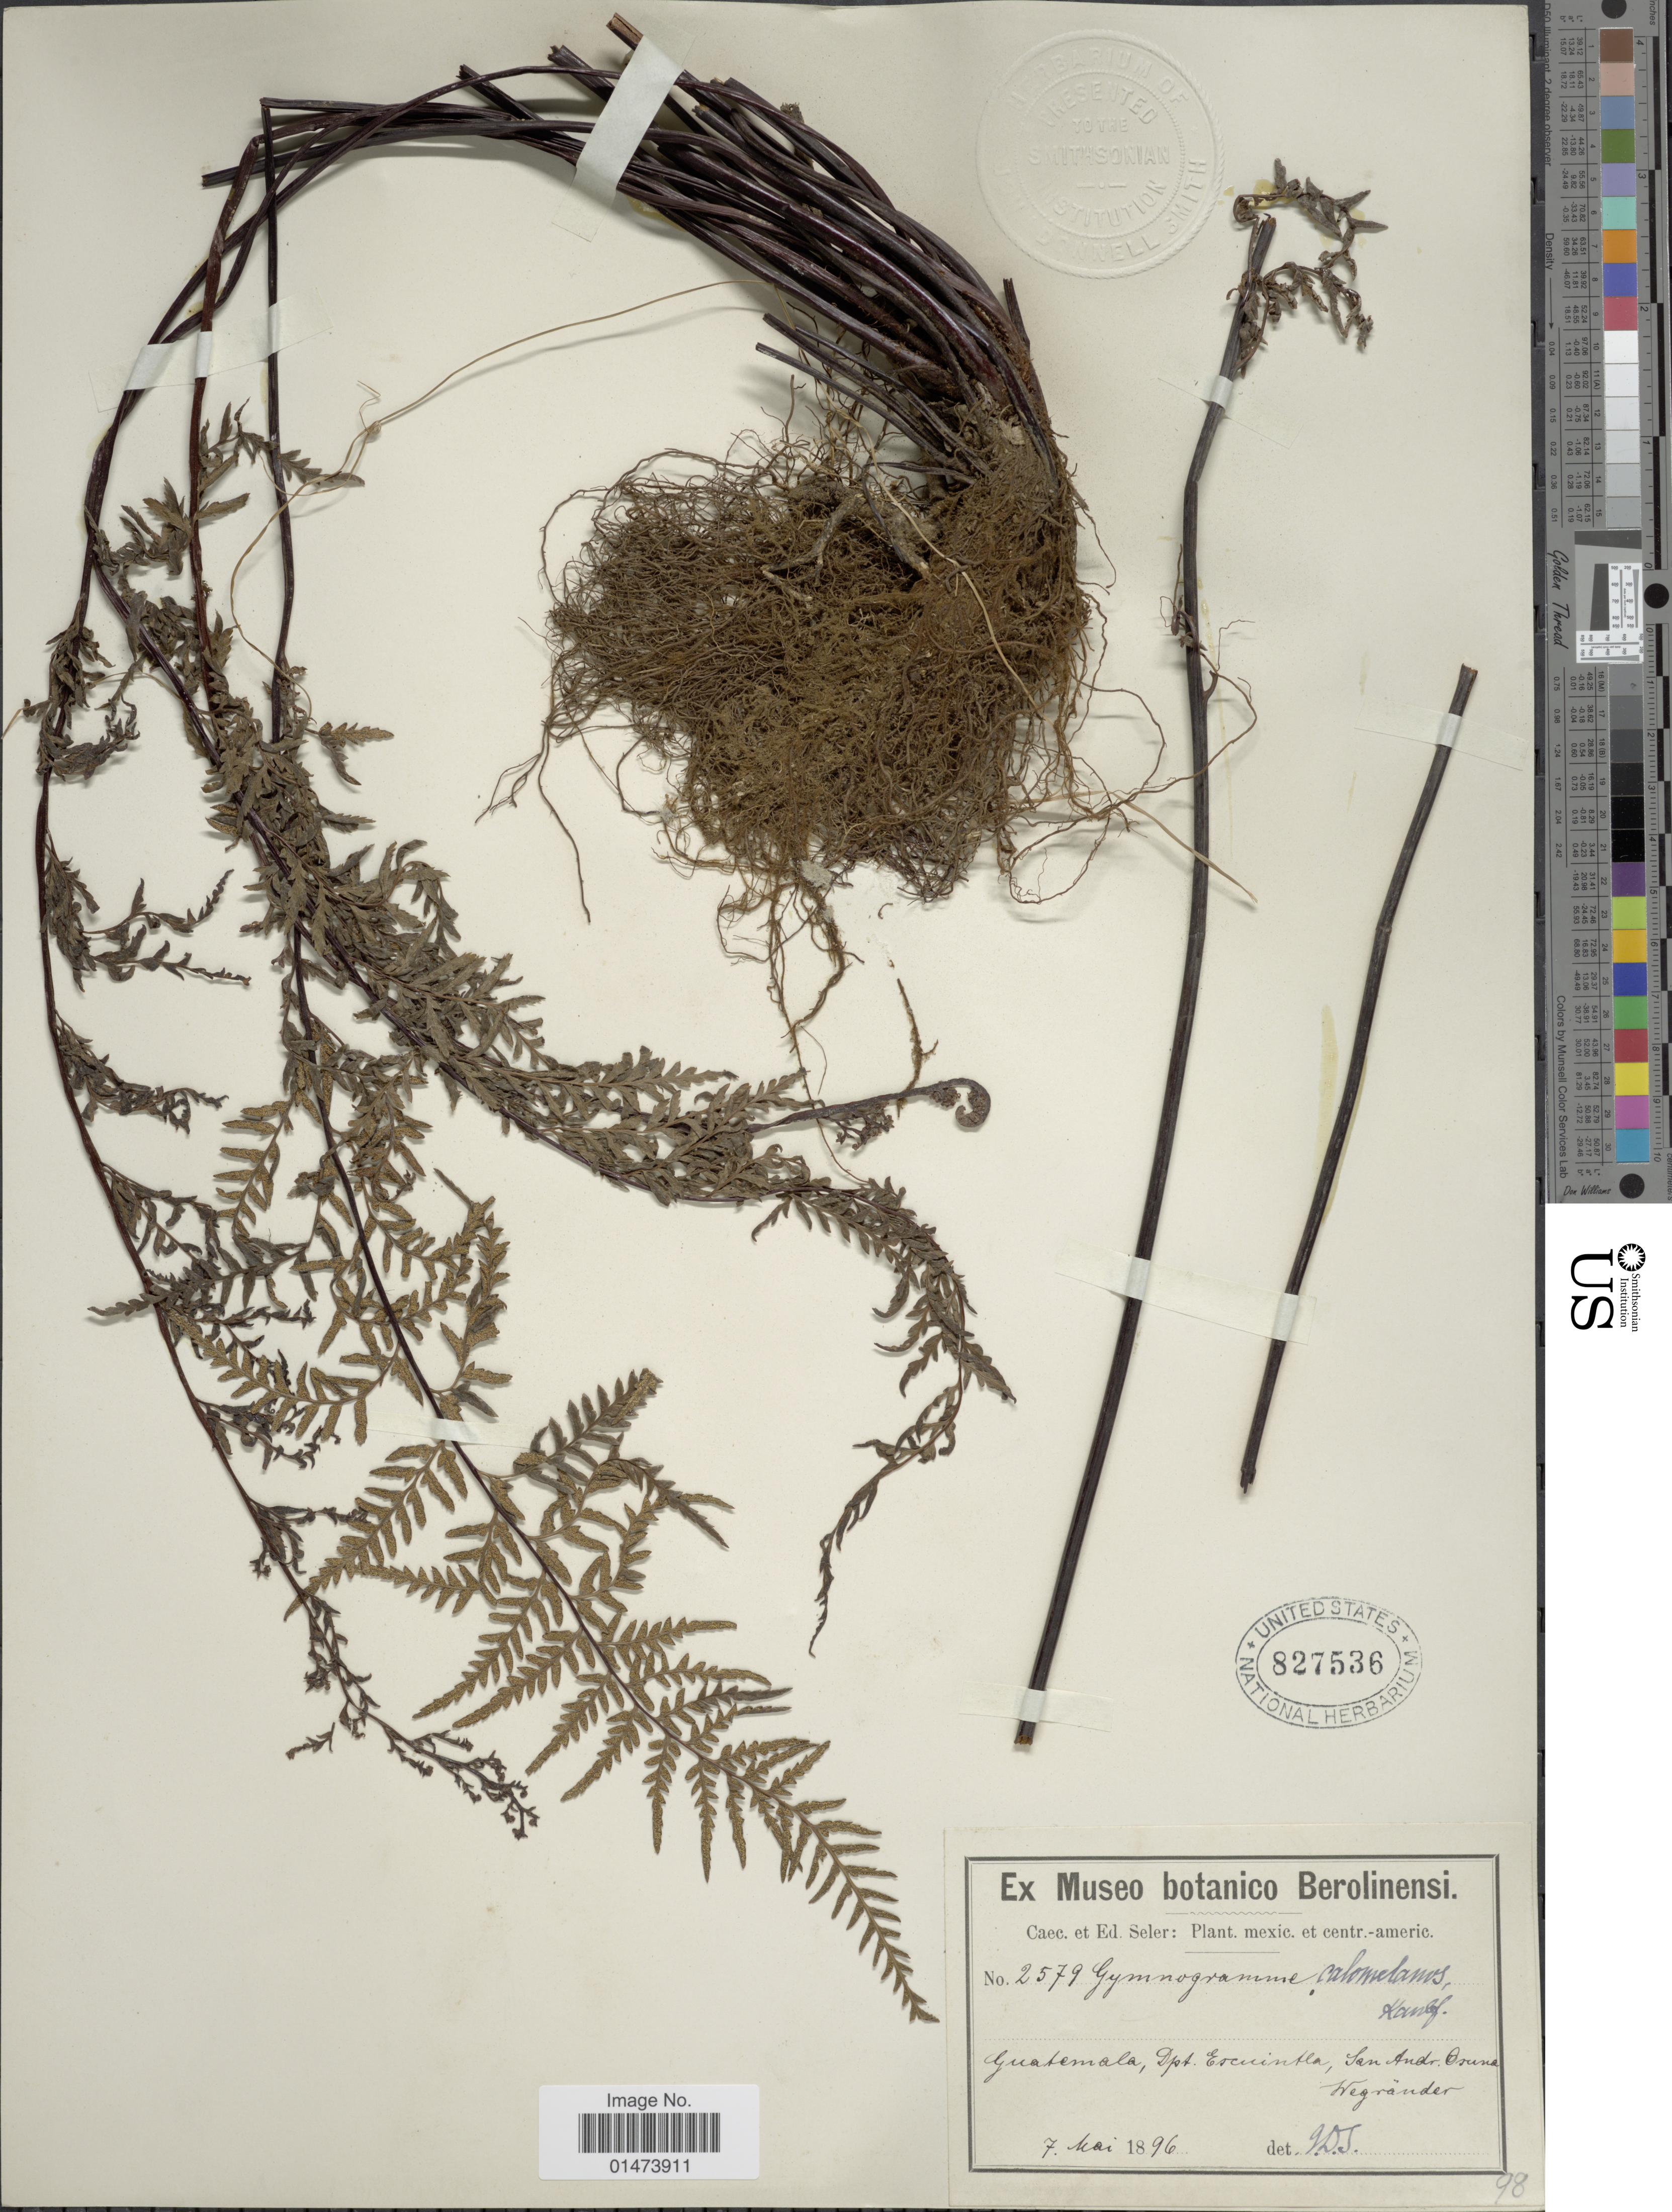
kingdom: Plantae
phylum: Tracheophyta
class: Polypodiopsida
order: Polypodiales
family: Pteridaceae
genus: Pityrogramma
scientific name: Pityrogramma calomelanos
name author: (L.) Link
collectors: G. D. S.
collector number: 2579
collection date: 1896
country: Guatemala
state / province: Escuintla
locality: Dpt. Escuintla, San Andr. Osuna Wegränder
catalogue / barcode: US 827536